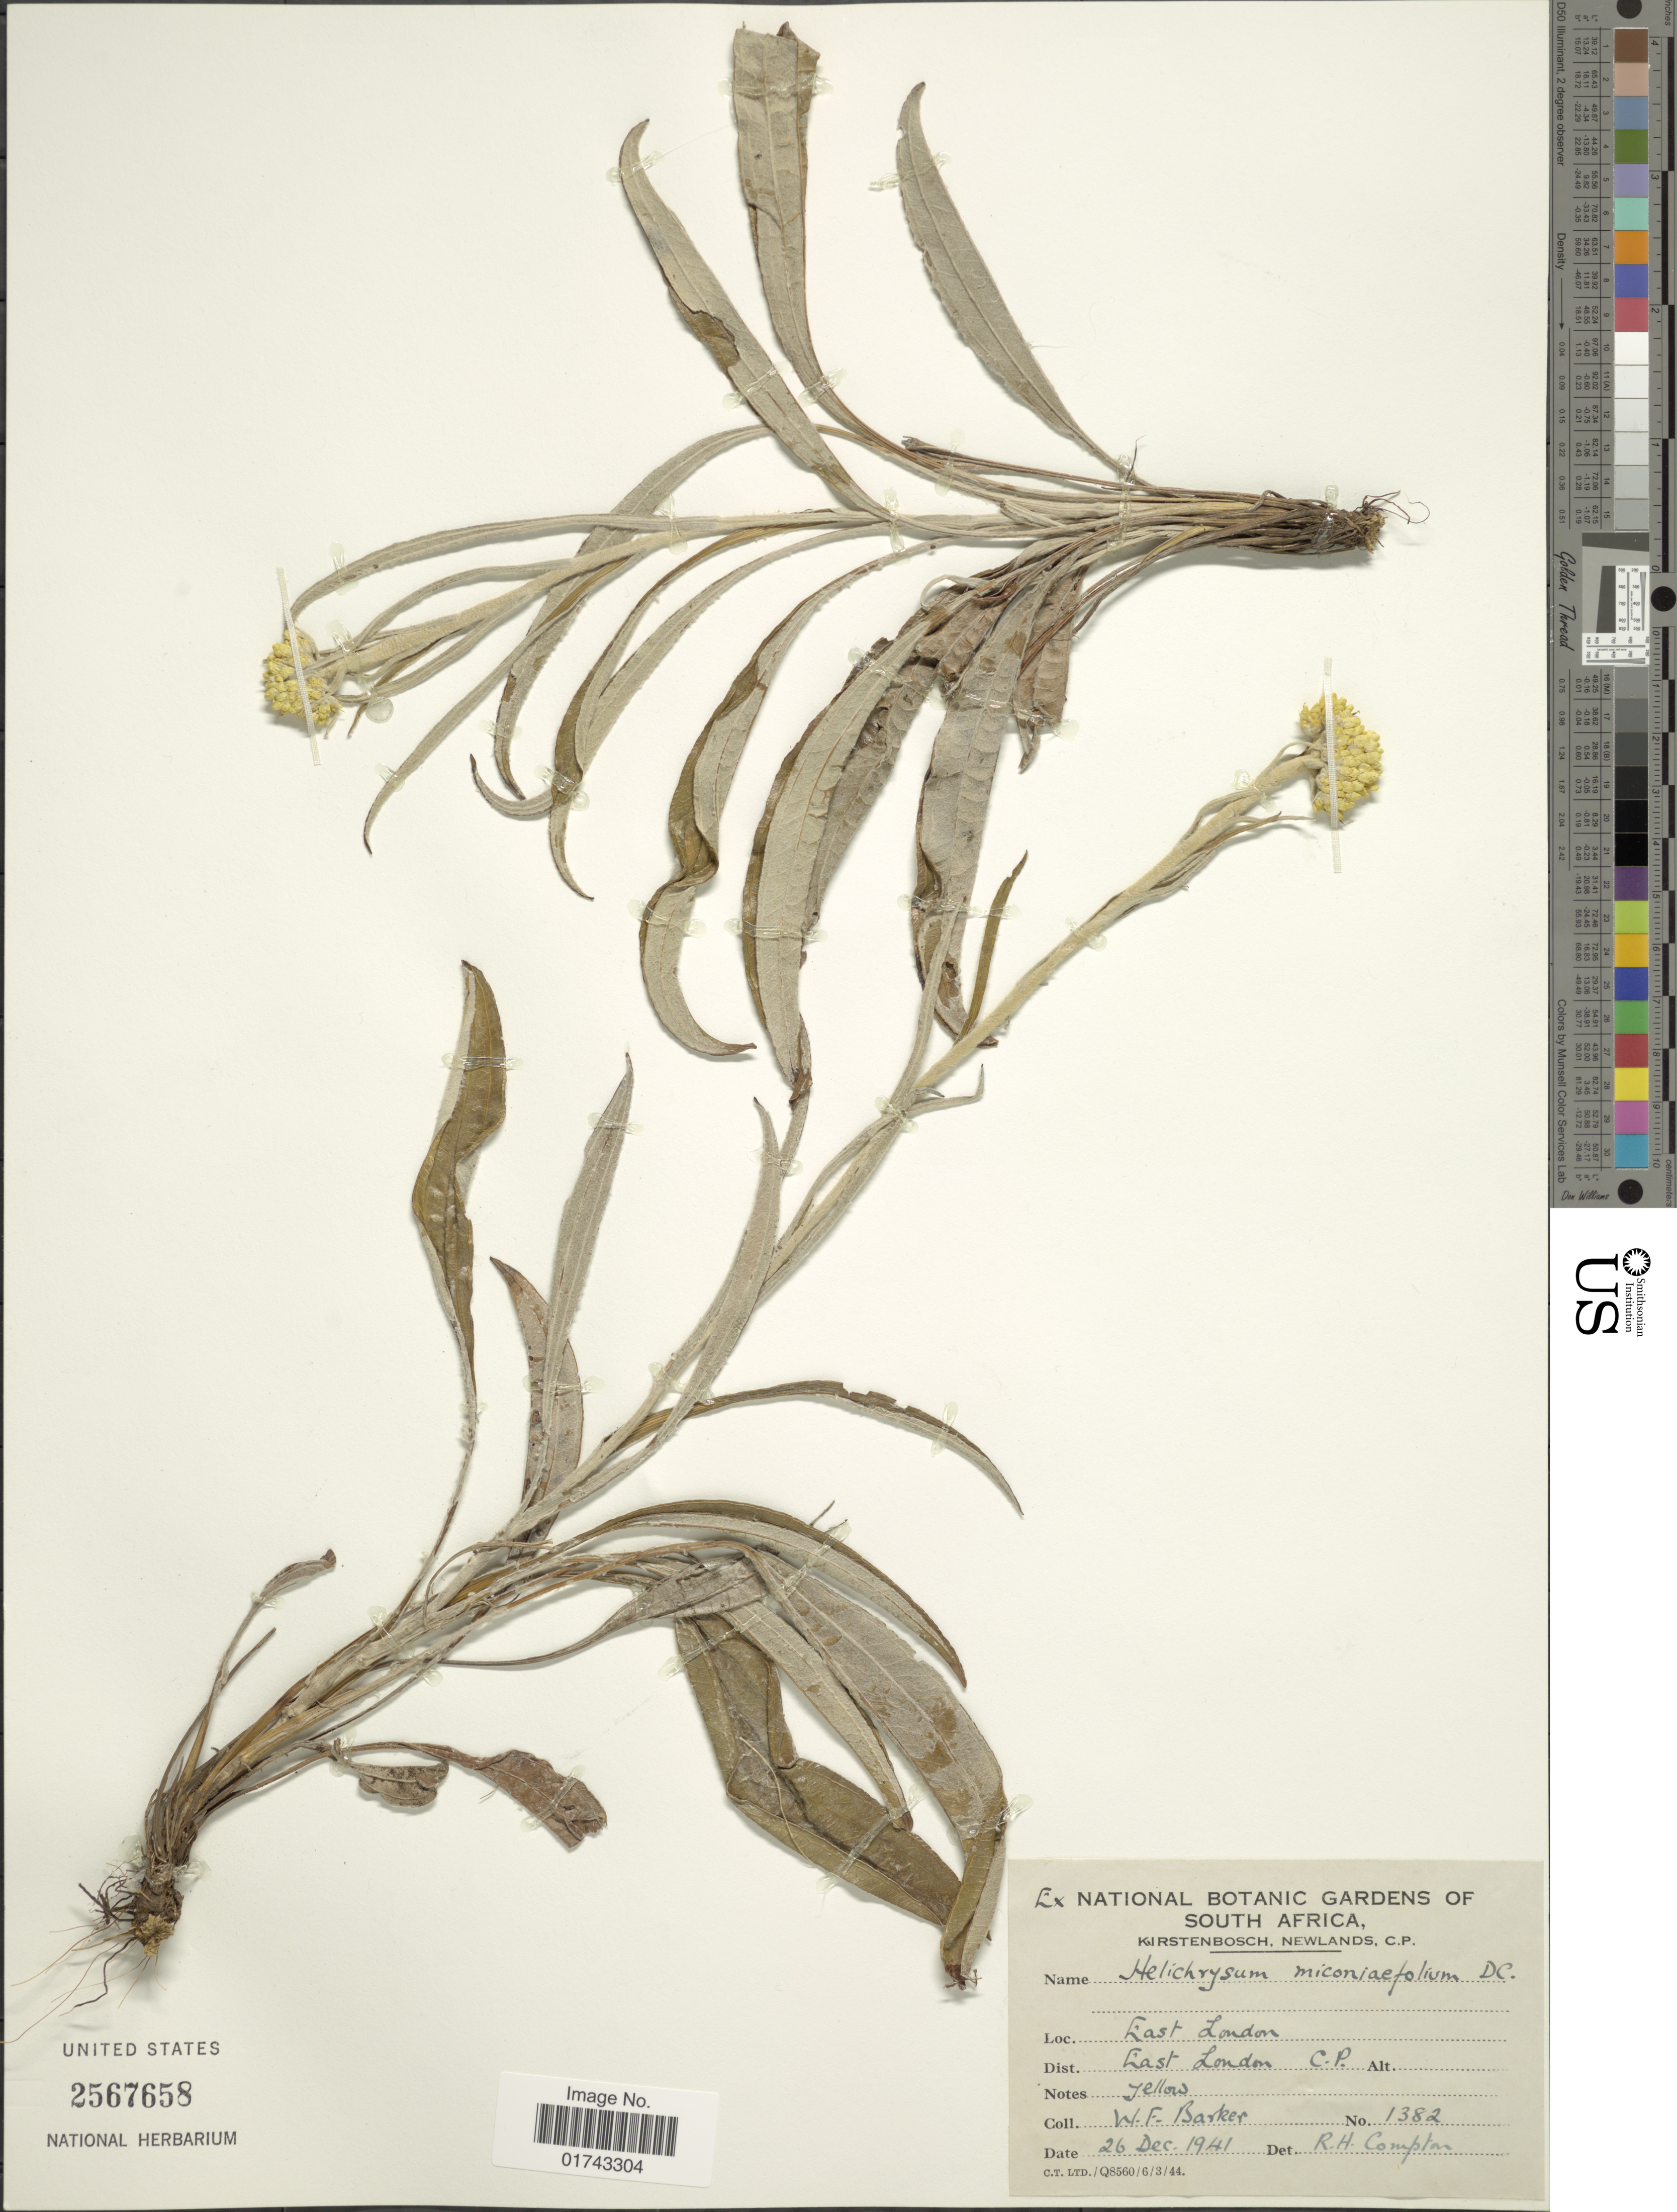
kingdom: Plantae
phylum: Tracheophyta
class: Magnoliopsida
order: Asterales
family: Asteraceae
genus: Helichrysum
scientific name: Helichrysum miconiifolium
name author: DC.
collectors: W. F. Barker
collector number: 1382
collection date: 1941-12-26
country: South Africa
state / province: Eastern Cape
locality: East London, Dist. East London C. P.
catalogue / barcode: US 2567658